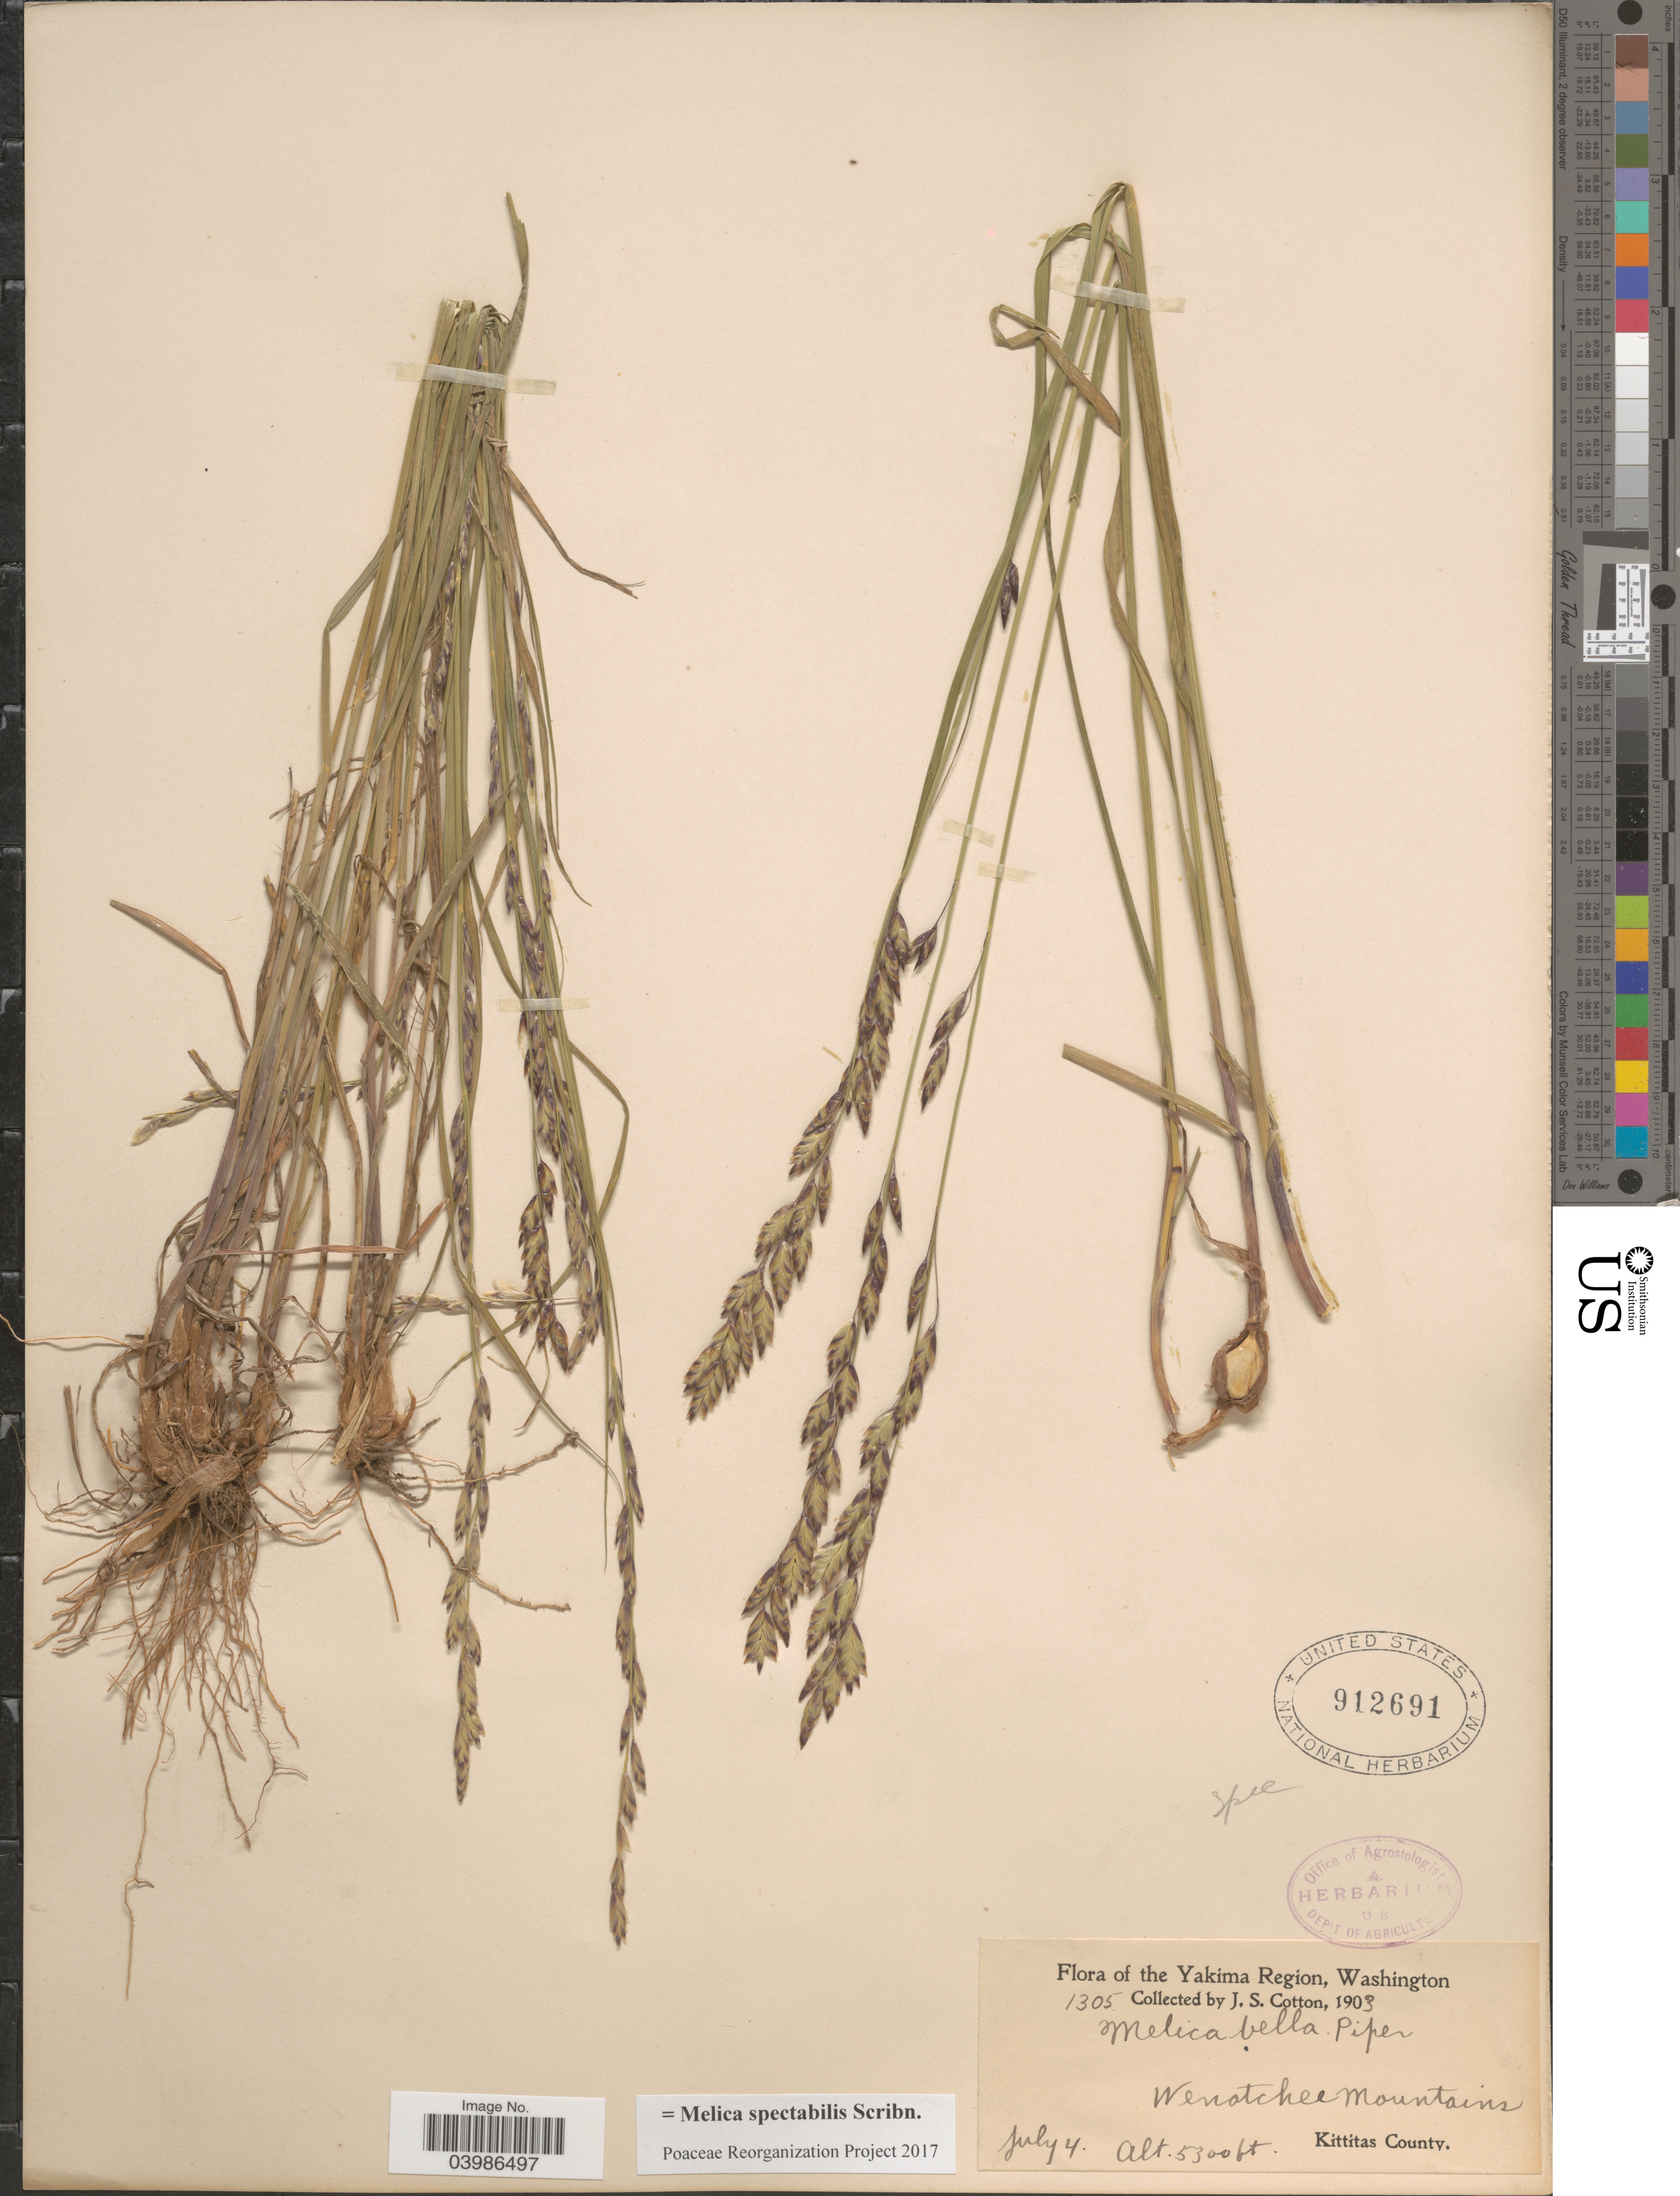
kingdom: Plantae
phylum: Tracheophyta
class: Liliopsida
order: Poales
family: Poaceae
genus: Melica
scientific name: Melica spectabilis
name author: Scribn.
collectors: J. S. Cotton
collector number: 1305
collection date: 1903-07-04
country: United States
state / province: Washington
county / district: Kittitas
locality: Yakima Region. Wenatchee Mountains. Kittitas County.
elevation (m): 1615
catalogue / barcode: US 912691